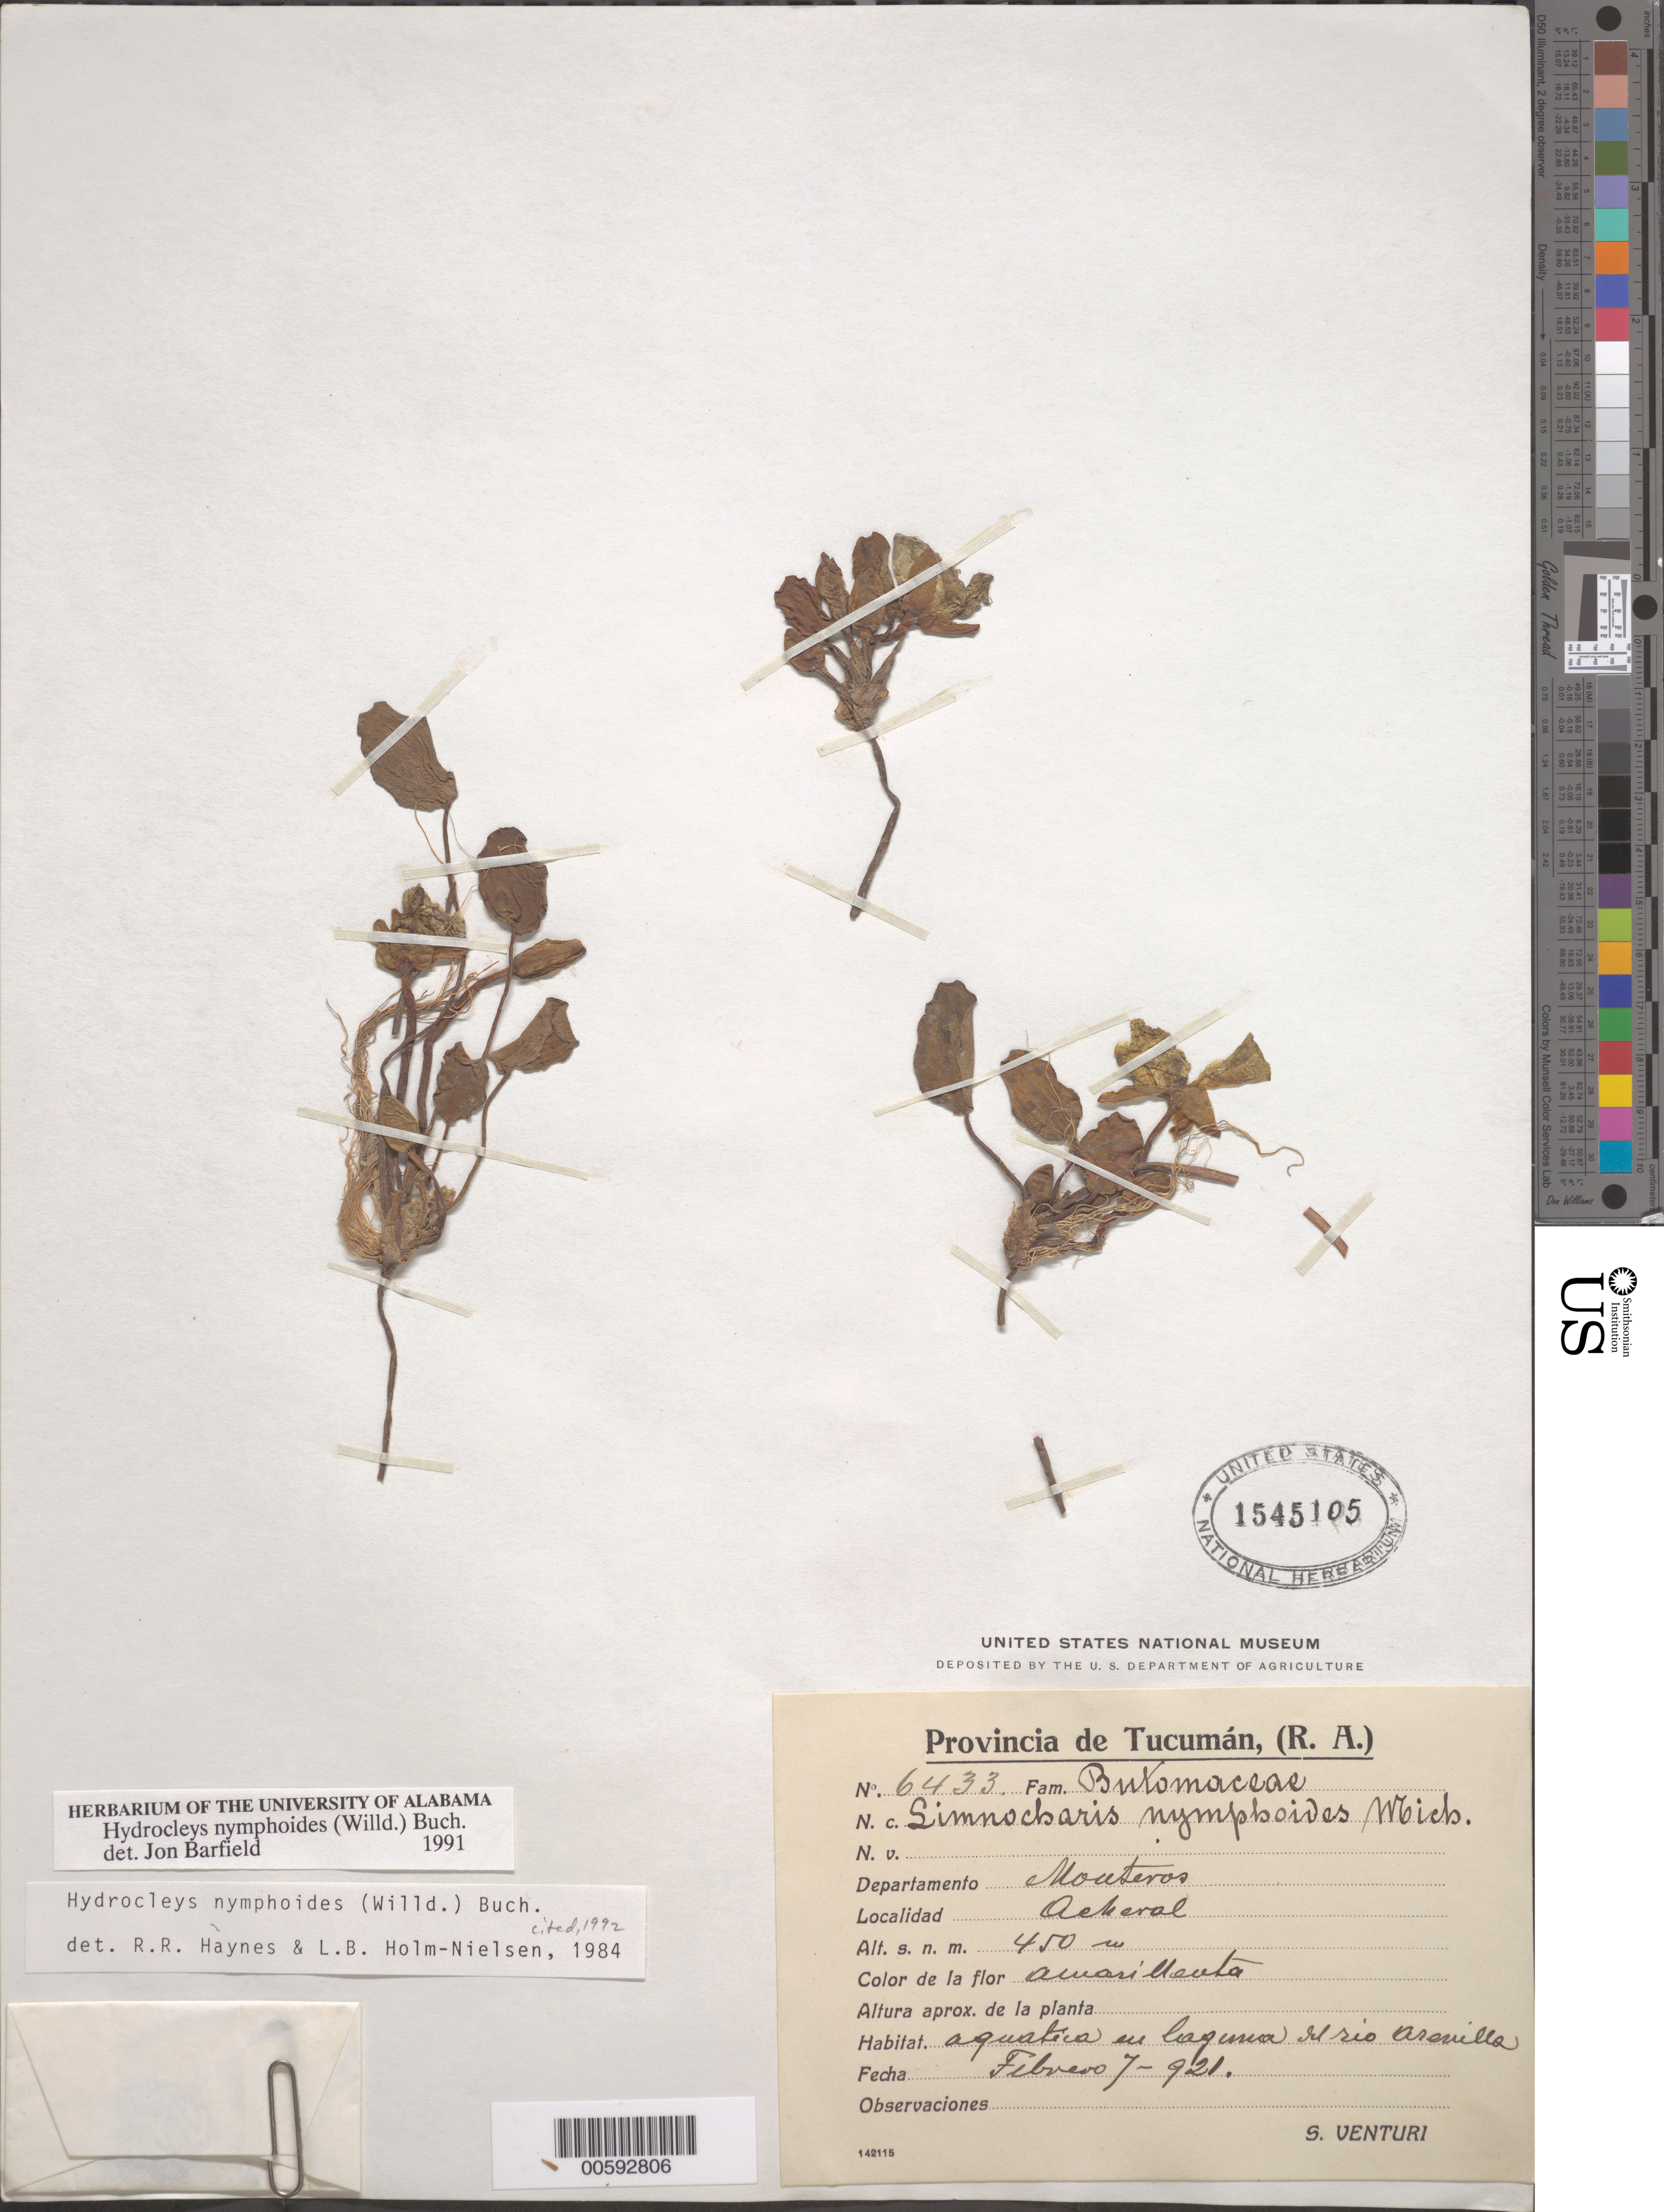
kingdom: Plantae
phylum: Tracheophyta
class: Liliopsida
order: Alismatales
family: Alismataceae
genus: Hydrocleys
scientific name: Hydrocleys nymphoides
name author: (Humb. & Bonpl. ex Willd.) Buchenau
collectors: S. Venturi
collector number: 6433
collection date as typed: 07 Feb 1921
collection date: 1921-02-07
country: Argentina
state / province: Tucumán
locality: Monteros, Ocheral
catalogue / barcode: US 1545105